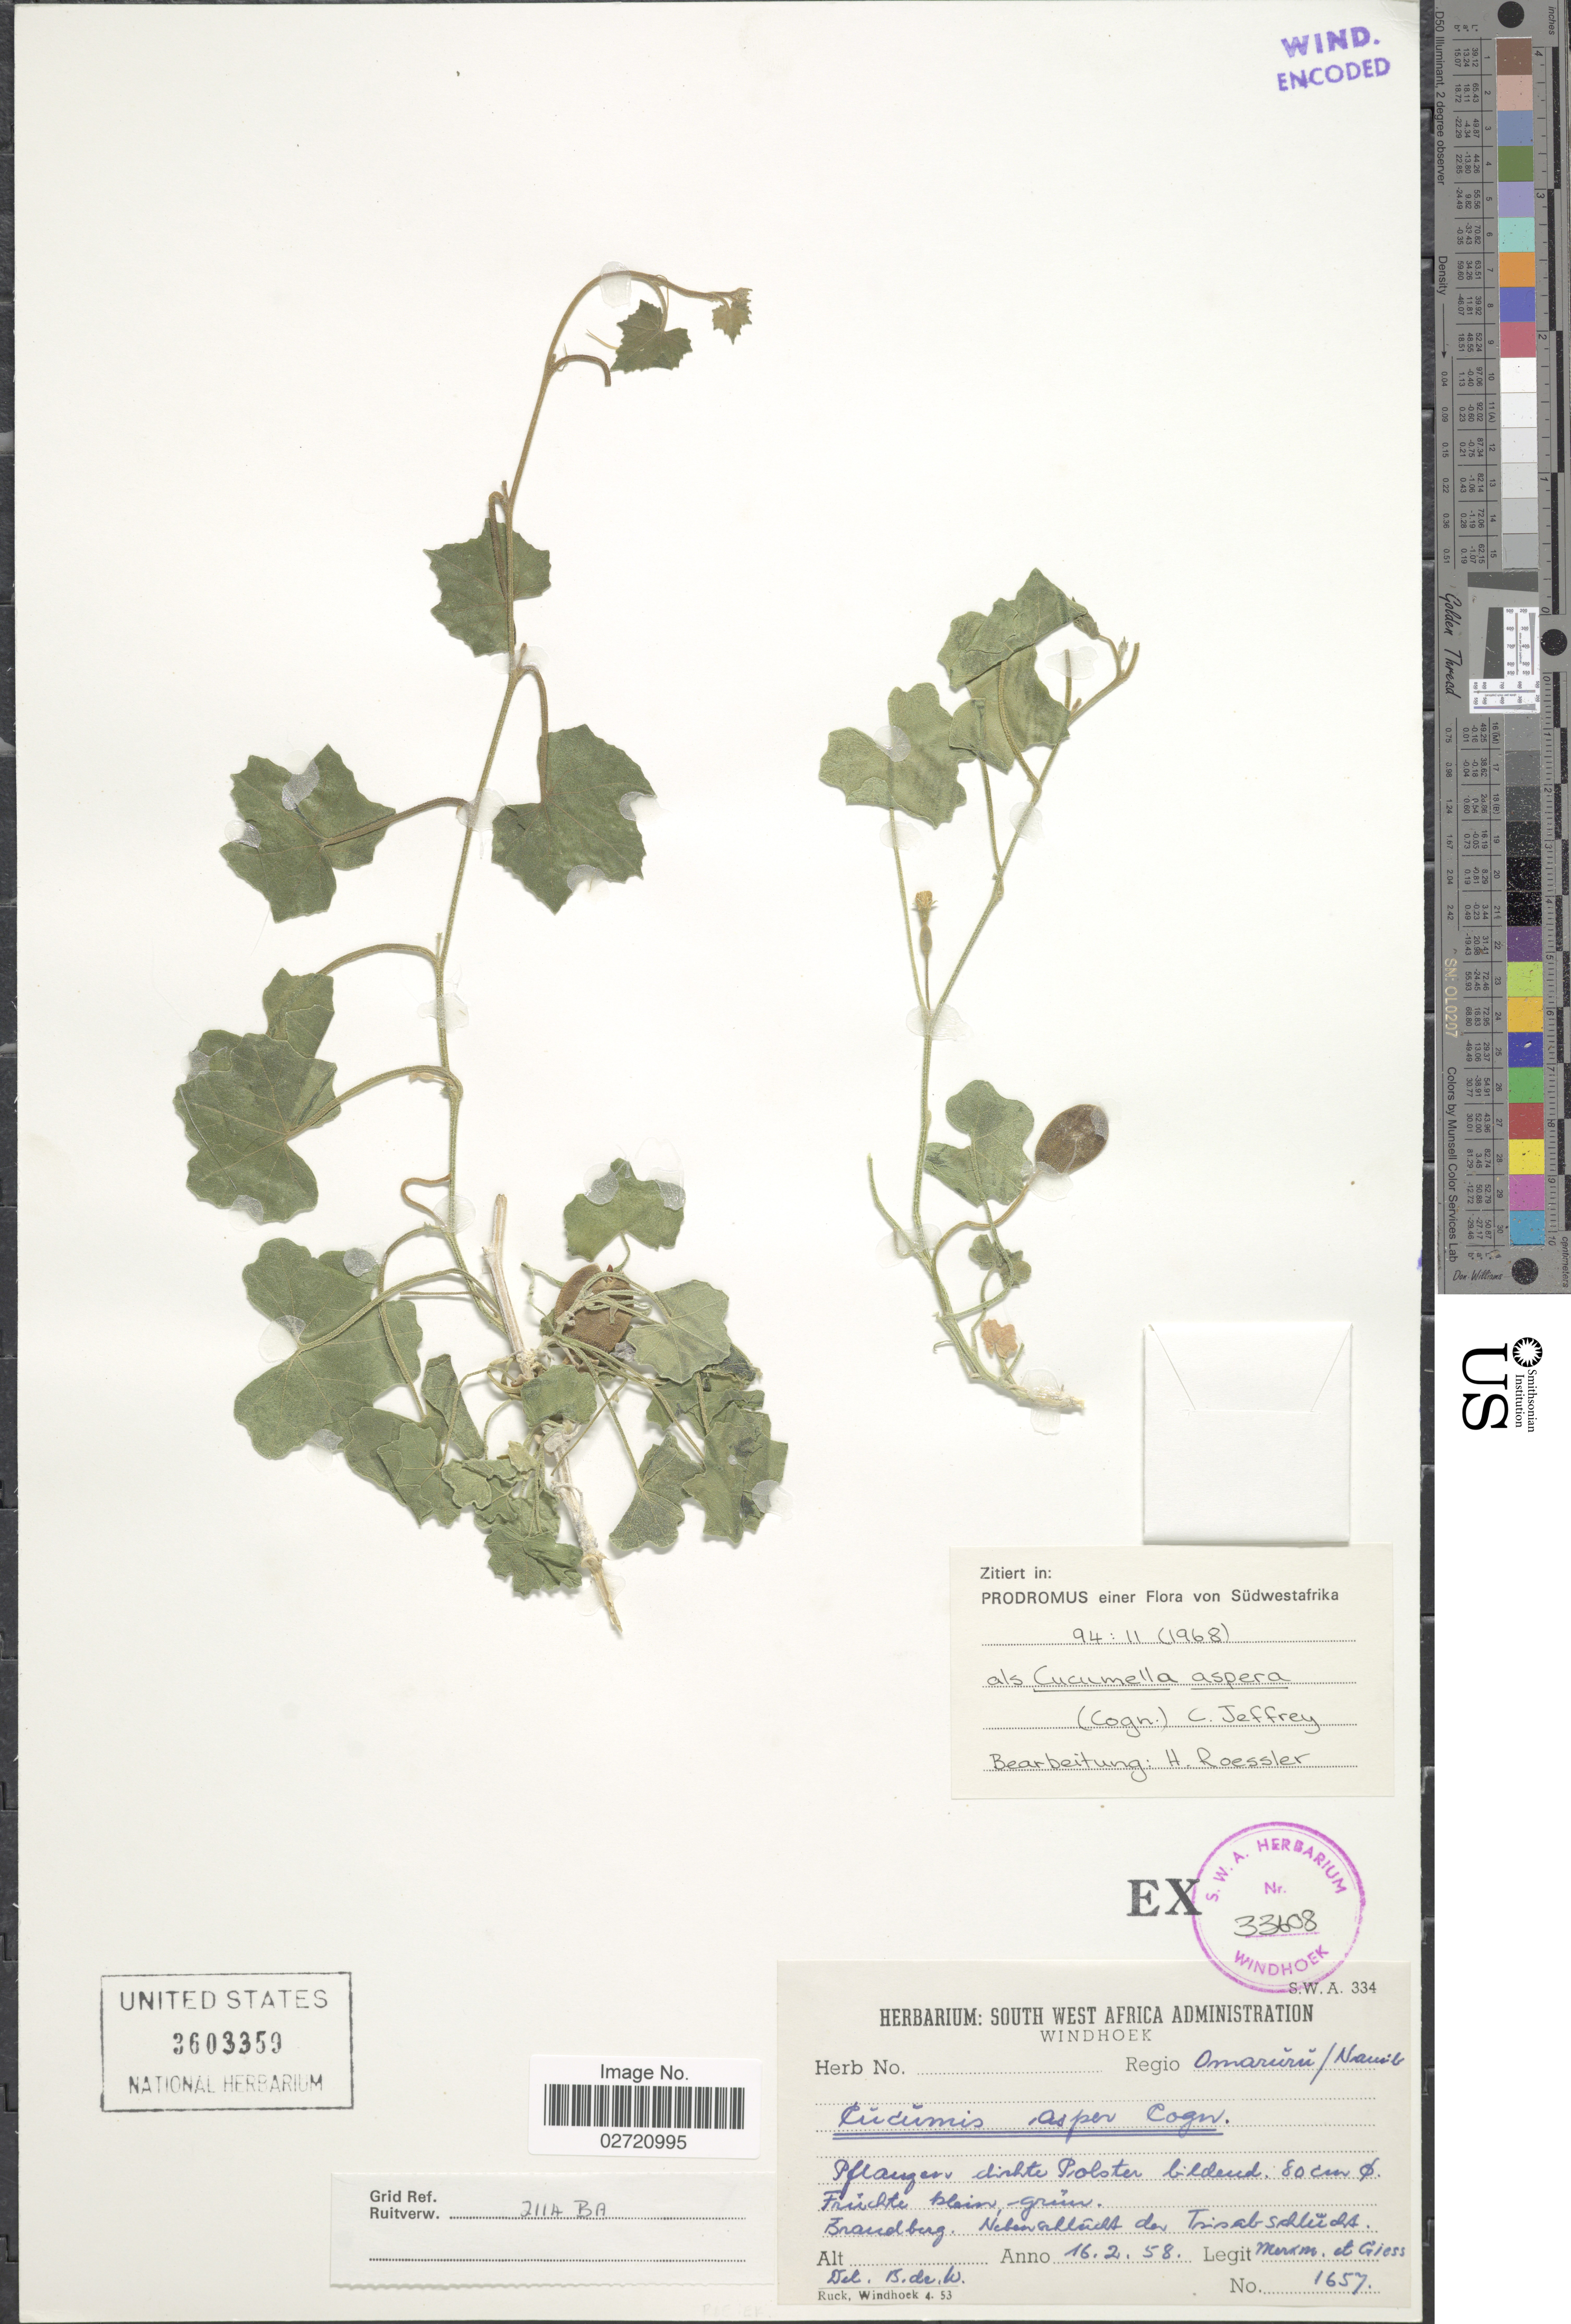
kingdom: Plantae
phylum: Tracheophyta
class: Magnoliopsida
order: Cucurbitales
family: Cucurbitaceae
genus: Cucumis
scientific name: Cucumis aspera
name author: Sol. ex G. Forst.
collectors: Markm. & Giess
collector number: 1657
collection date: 1958-02-16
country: Namibia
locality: Regio Omaruru. Brandberg Nebenschlucht der Tsisab Schlucht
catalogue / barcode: US 3603359